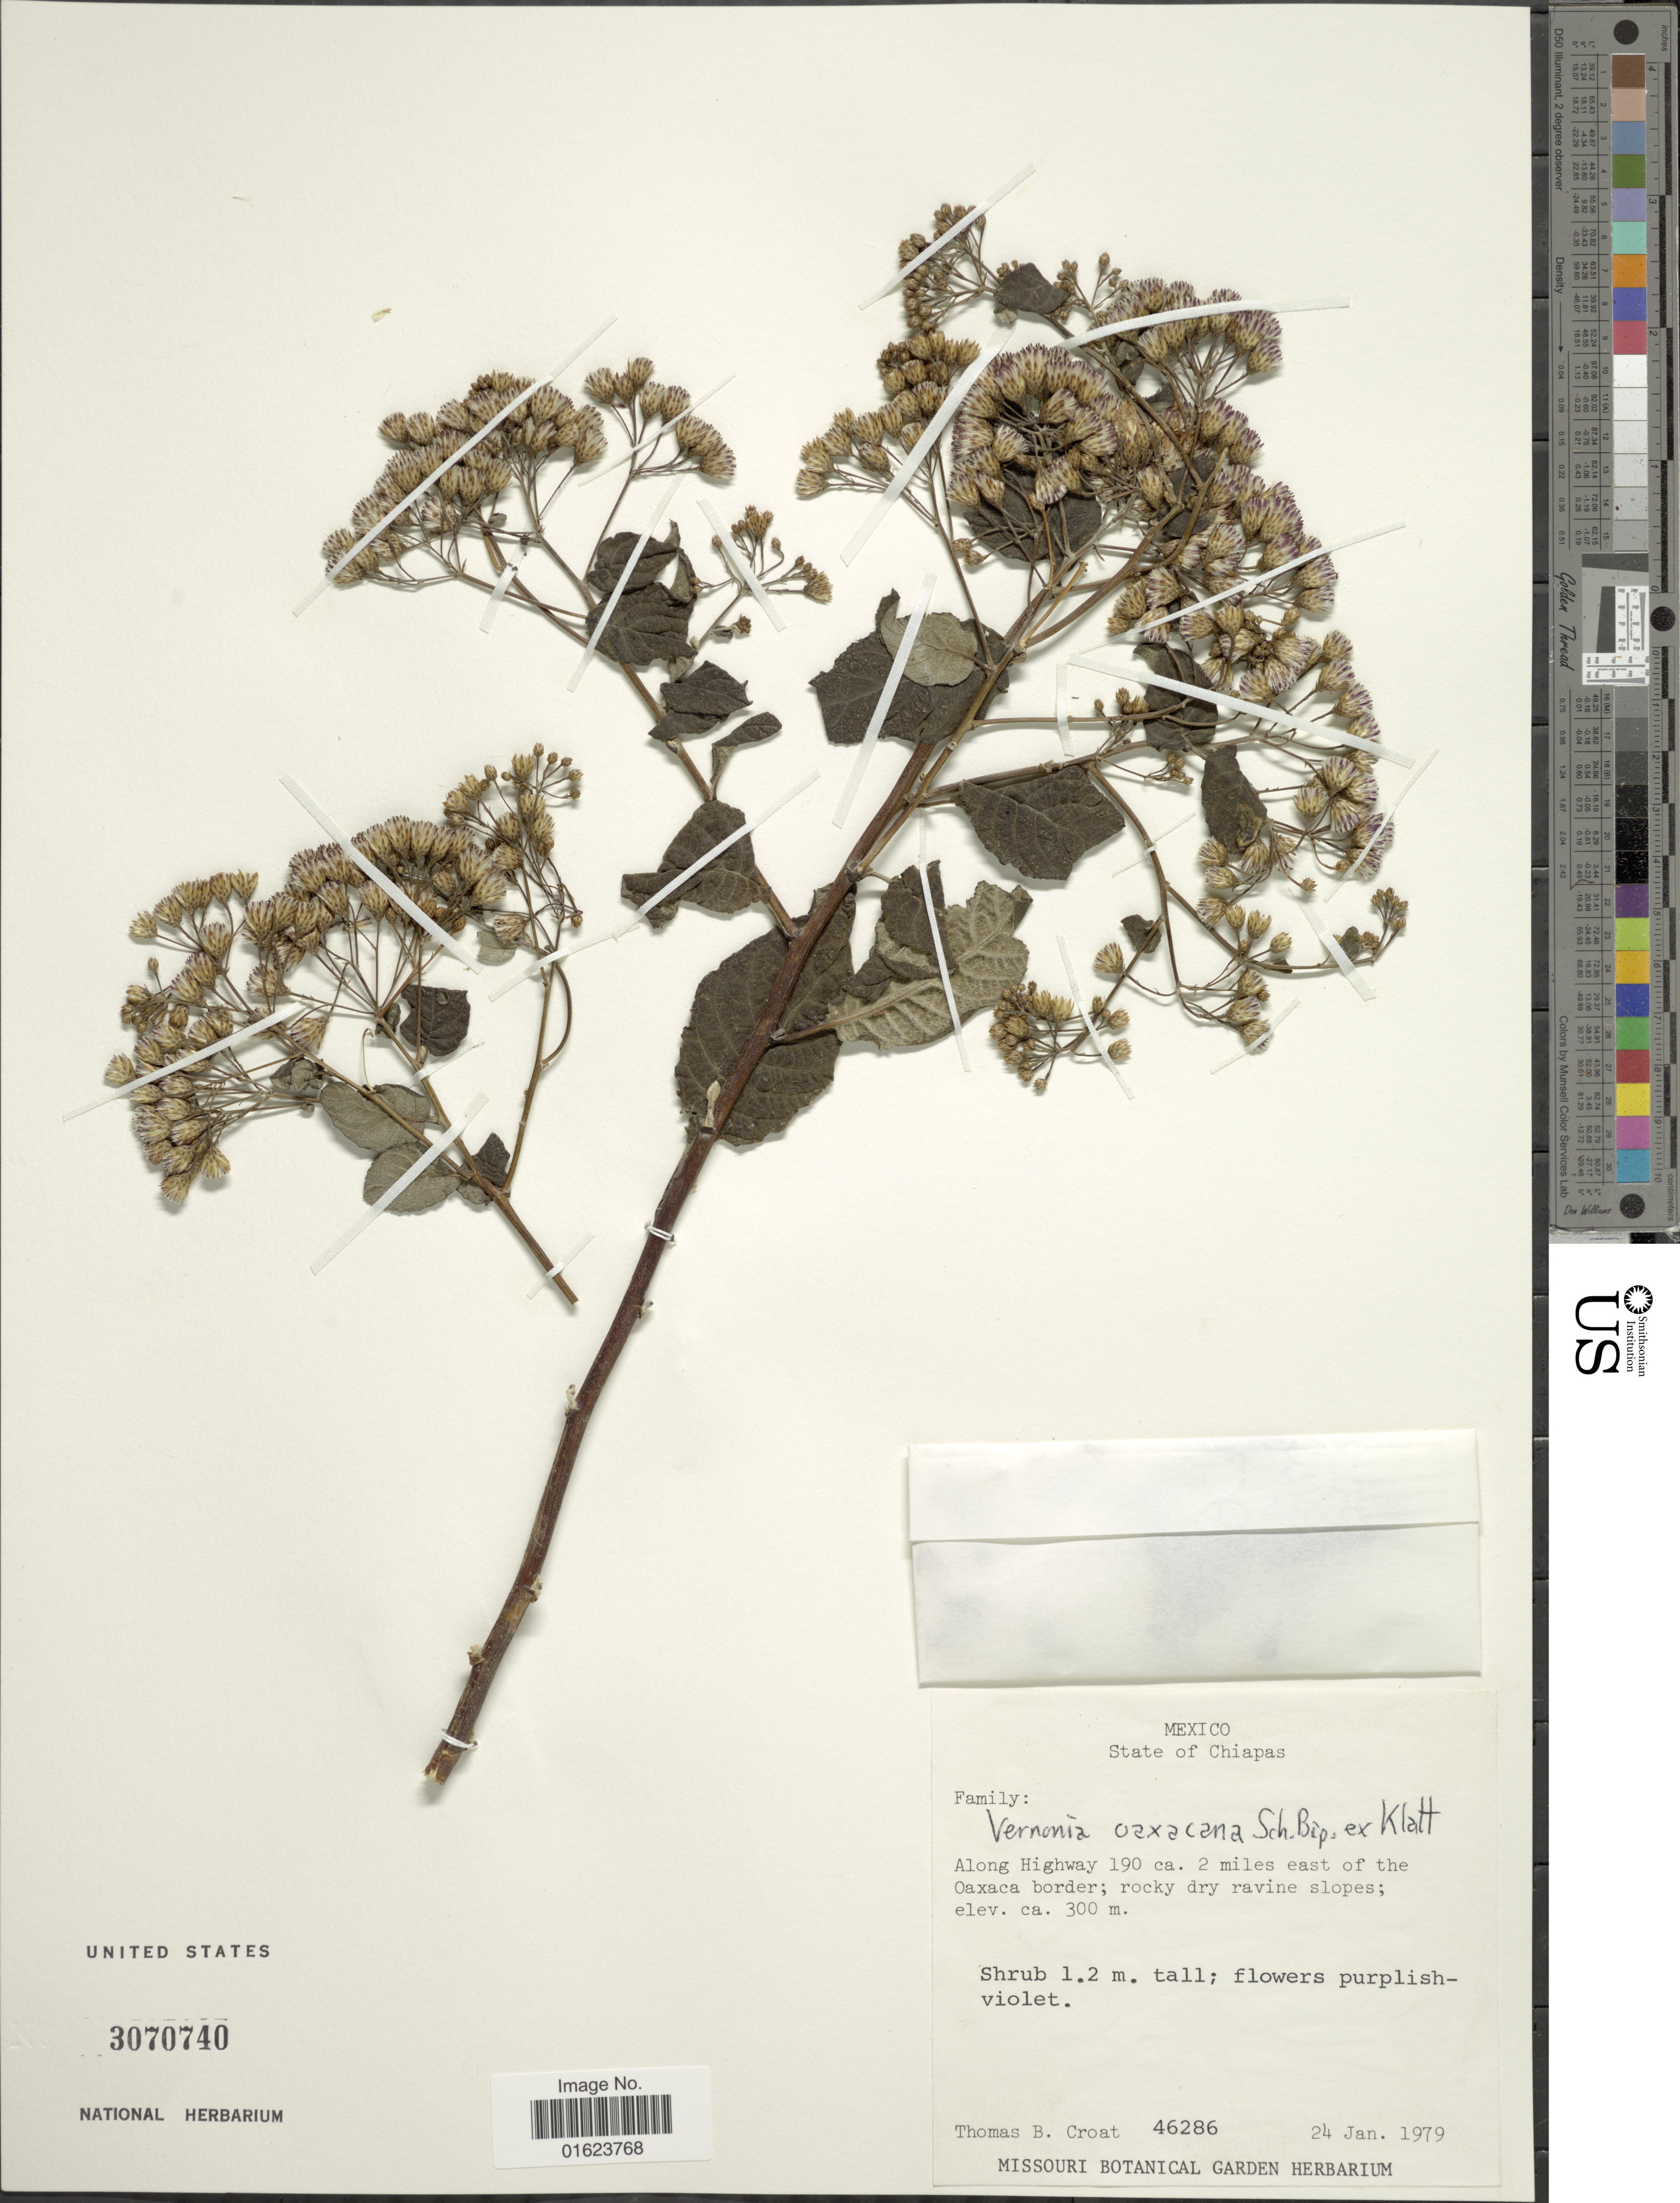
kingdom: Plantae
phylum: Tracheophyta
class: Magnoliopsida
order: Asterales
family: Asteraceae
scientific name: Vickianthus oaxacanus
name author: (Sch. Bip. ex Klatt) H. Rob.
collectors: T. B. Croat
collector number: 46286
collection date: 1979-01-24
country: Mexico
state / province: Chiapas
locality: Mexico, State of Chiapas. Along Highway 190 ca. 2 miles east of the Oaxaca border.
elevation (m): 300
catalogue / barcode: US 3070740